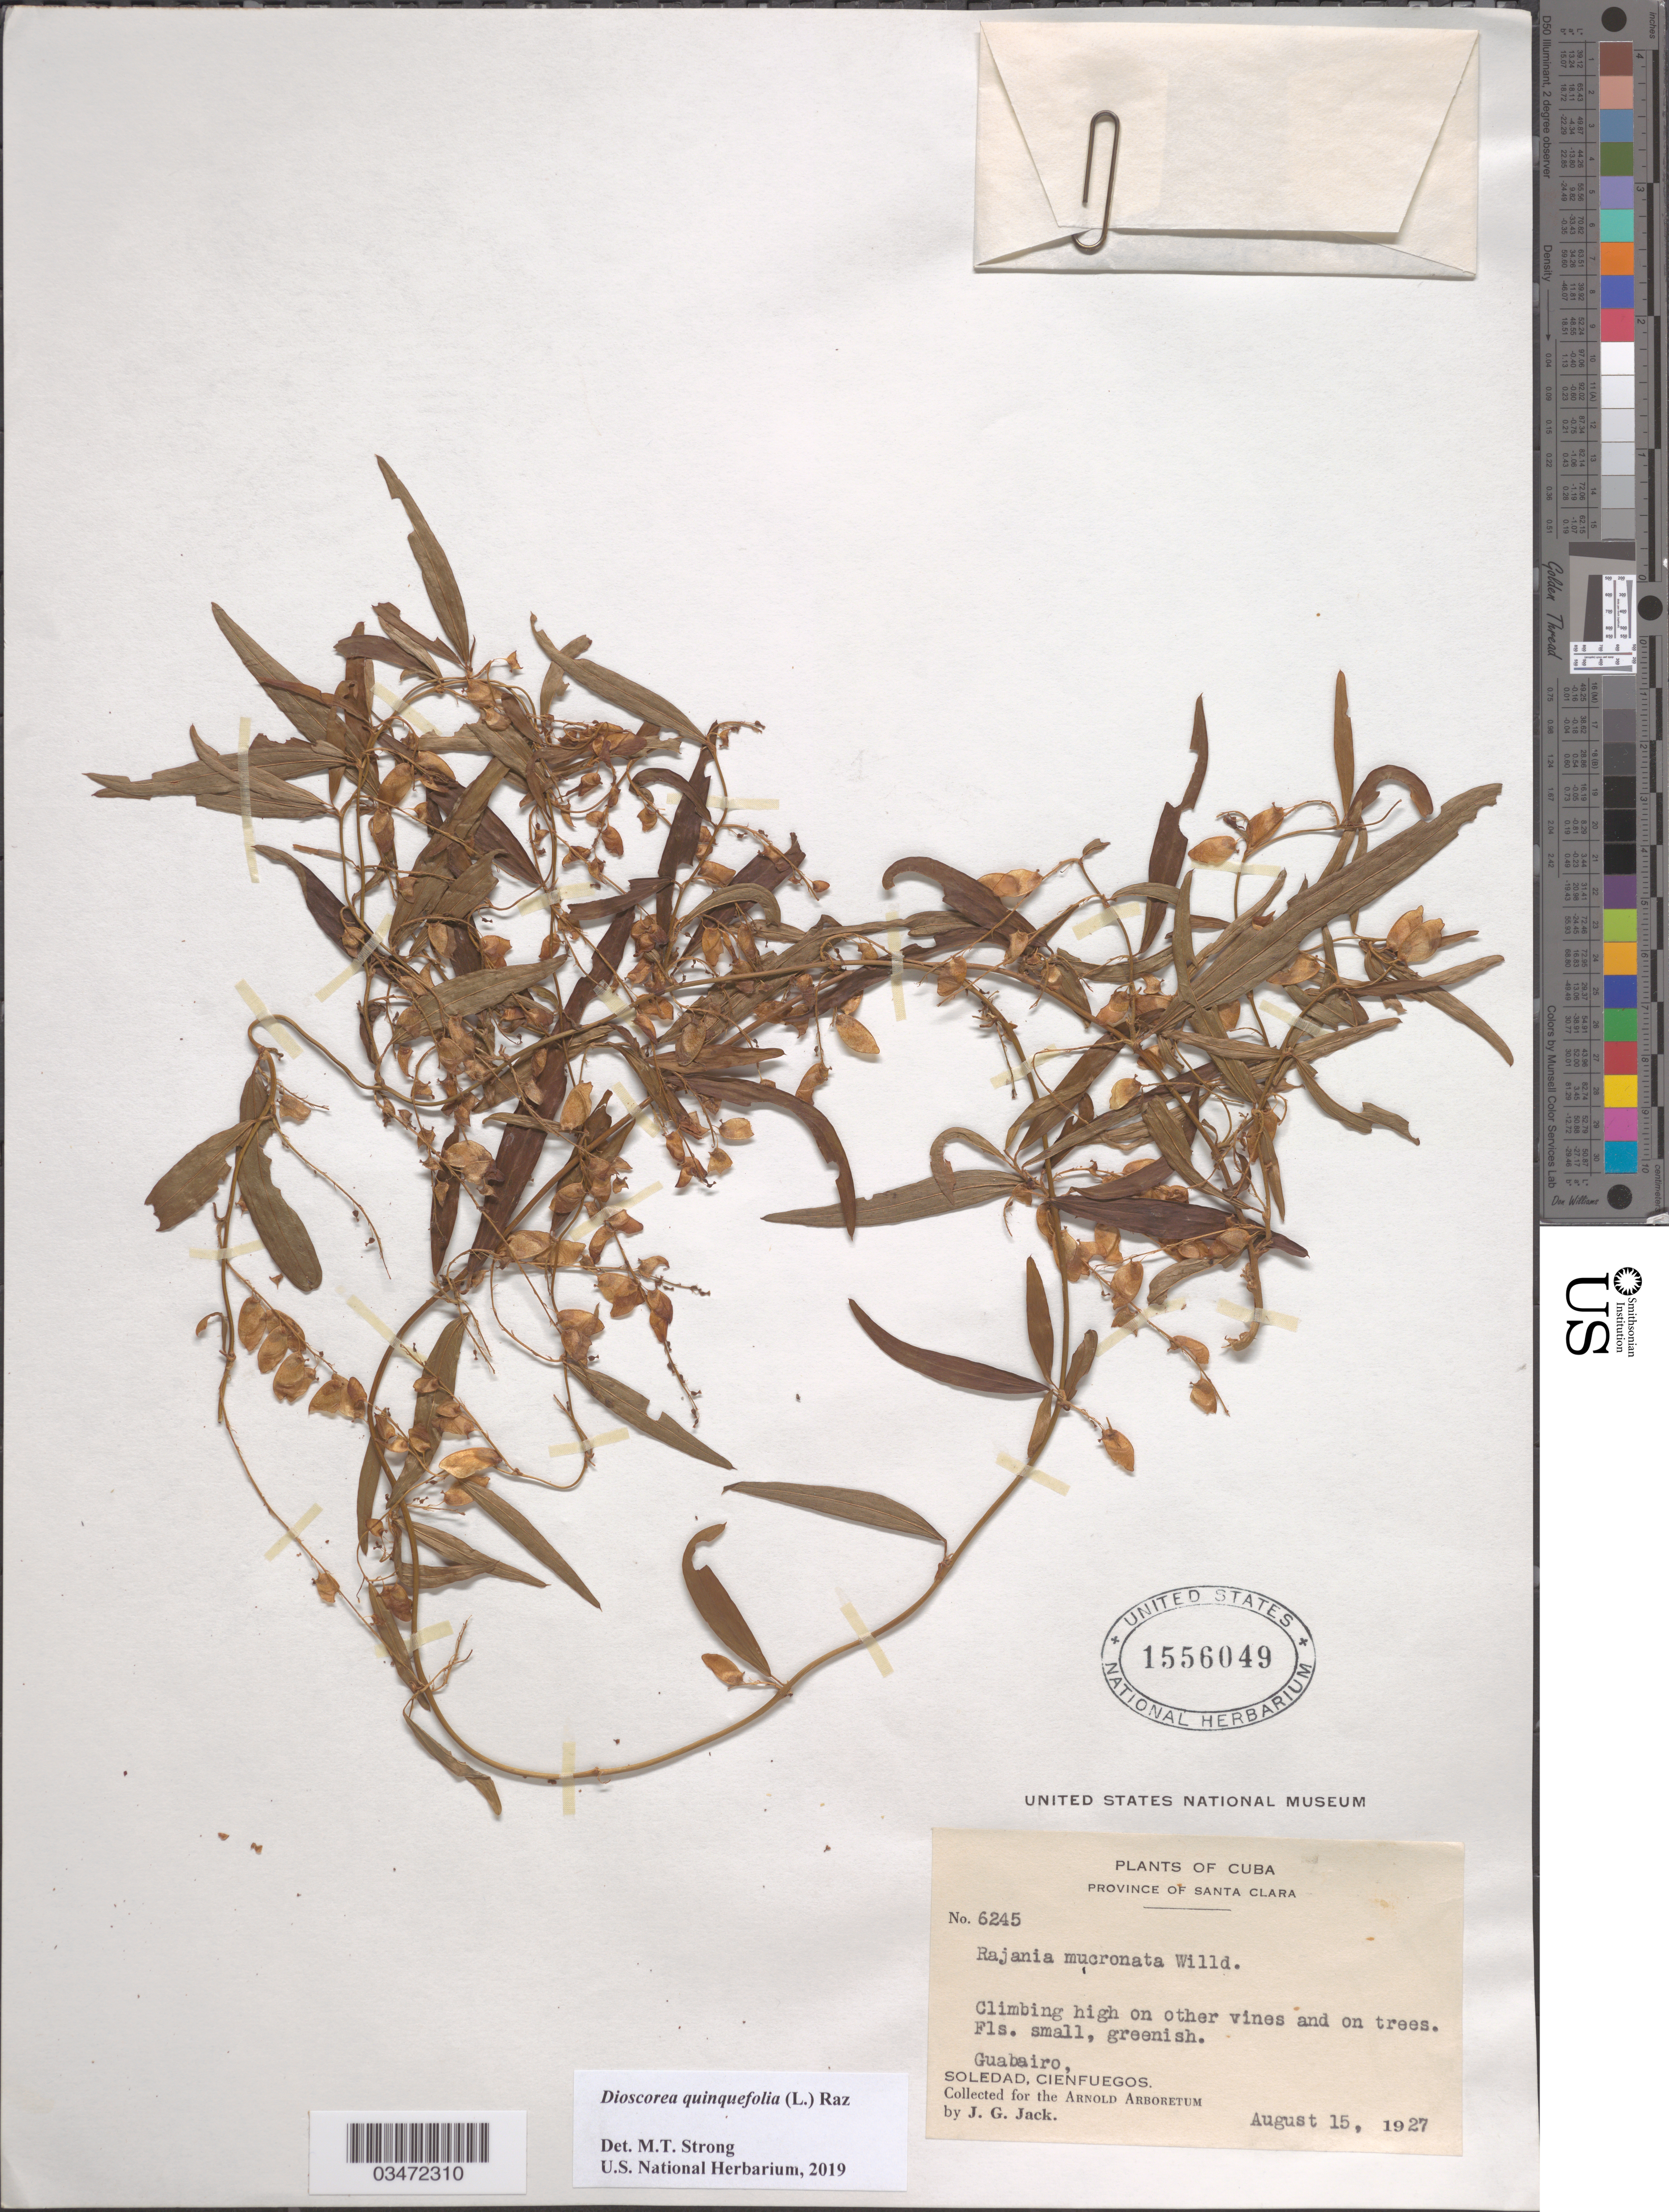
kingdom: Plantae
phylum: Tracheophyta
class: Liliopsida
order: Dioscoreales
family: Dioscoreaceae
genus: Dioscorea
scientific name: Dioscorea quinquefolia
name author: (L.) Raz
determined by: Strong, M. T., (US), Smithsonian Institution - National Museum of Natural History (UNITED STATES)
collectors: J. G. Jack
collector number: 6245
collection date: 1927-08-15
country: Cuba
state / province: Cienfuegos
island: Cuba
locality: Province Santa Clara [Cienfuegos], Soledad, Cienfuegos, Guabairo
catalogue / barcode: US 1556049